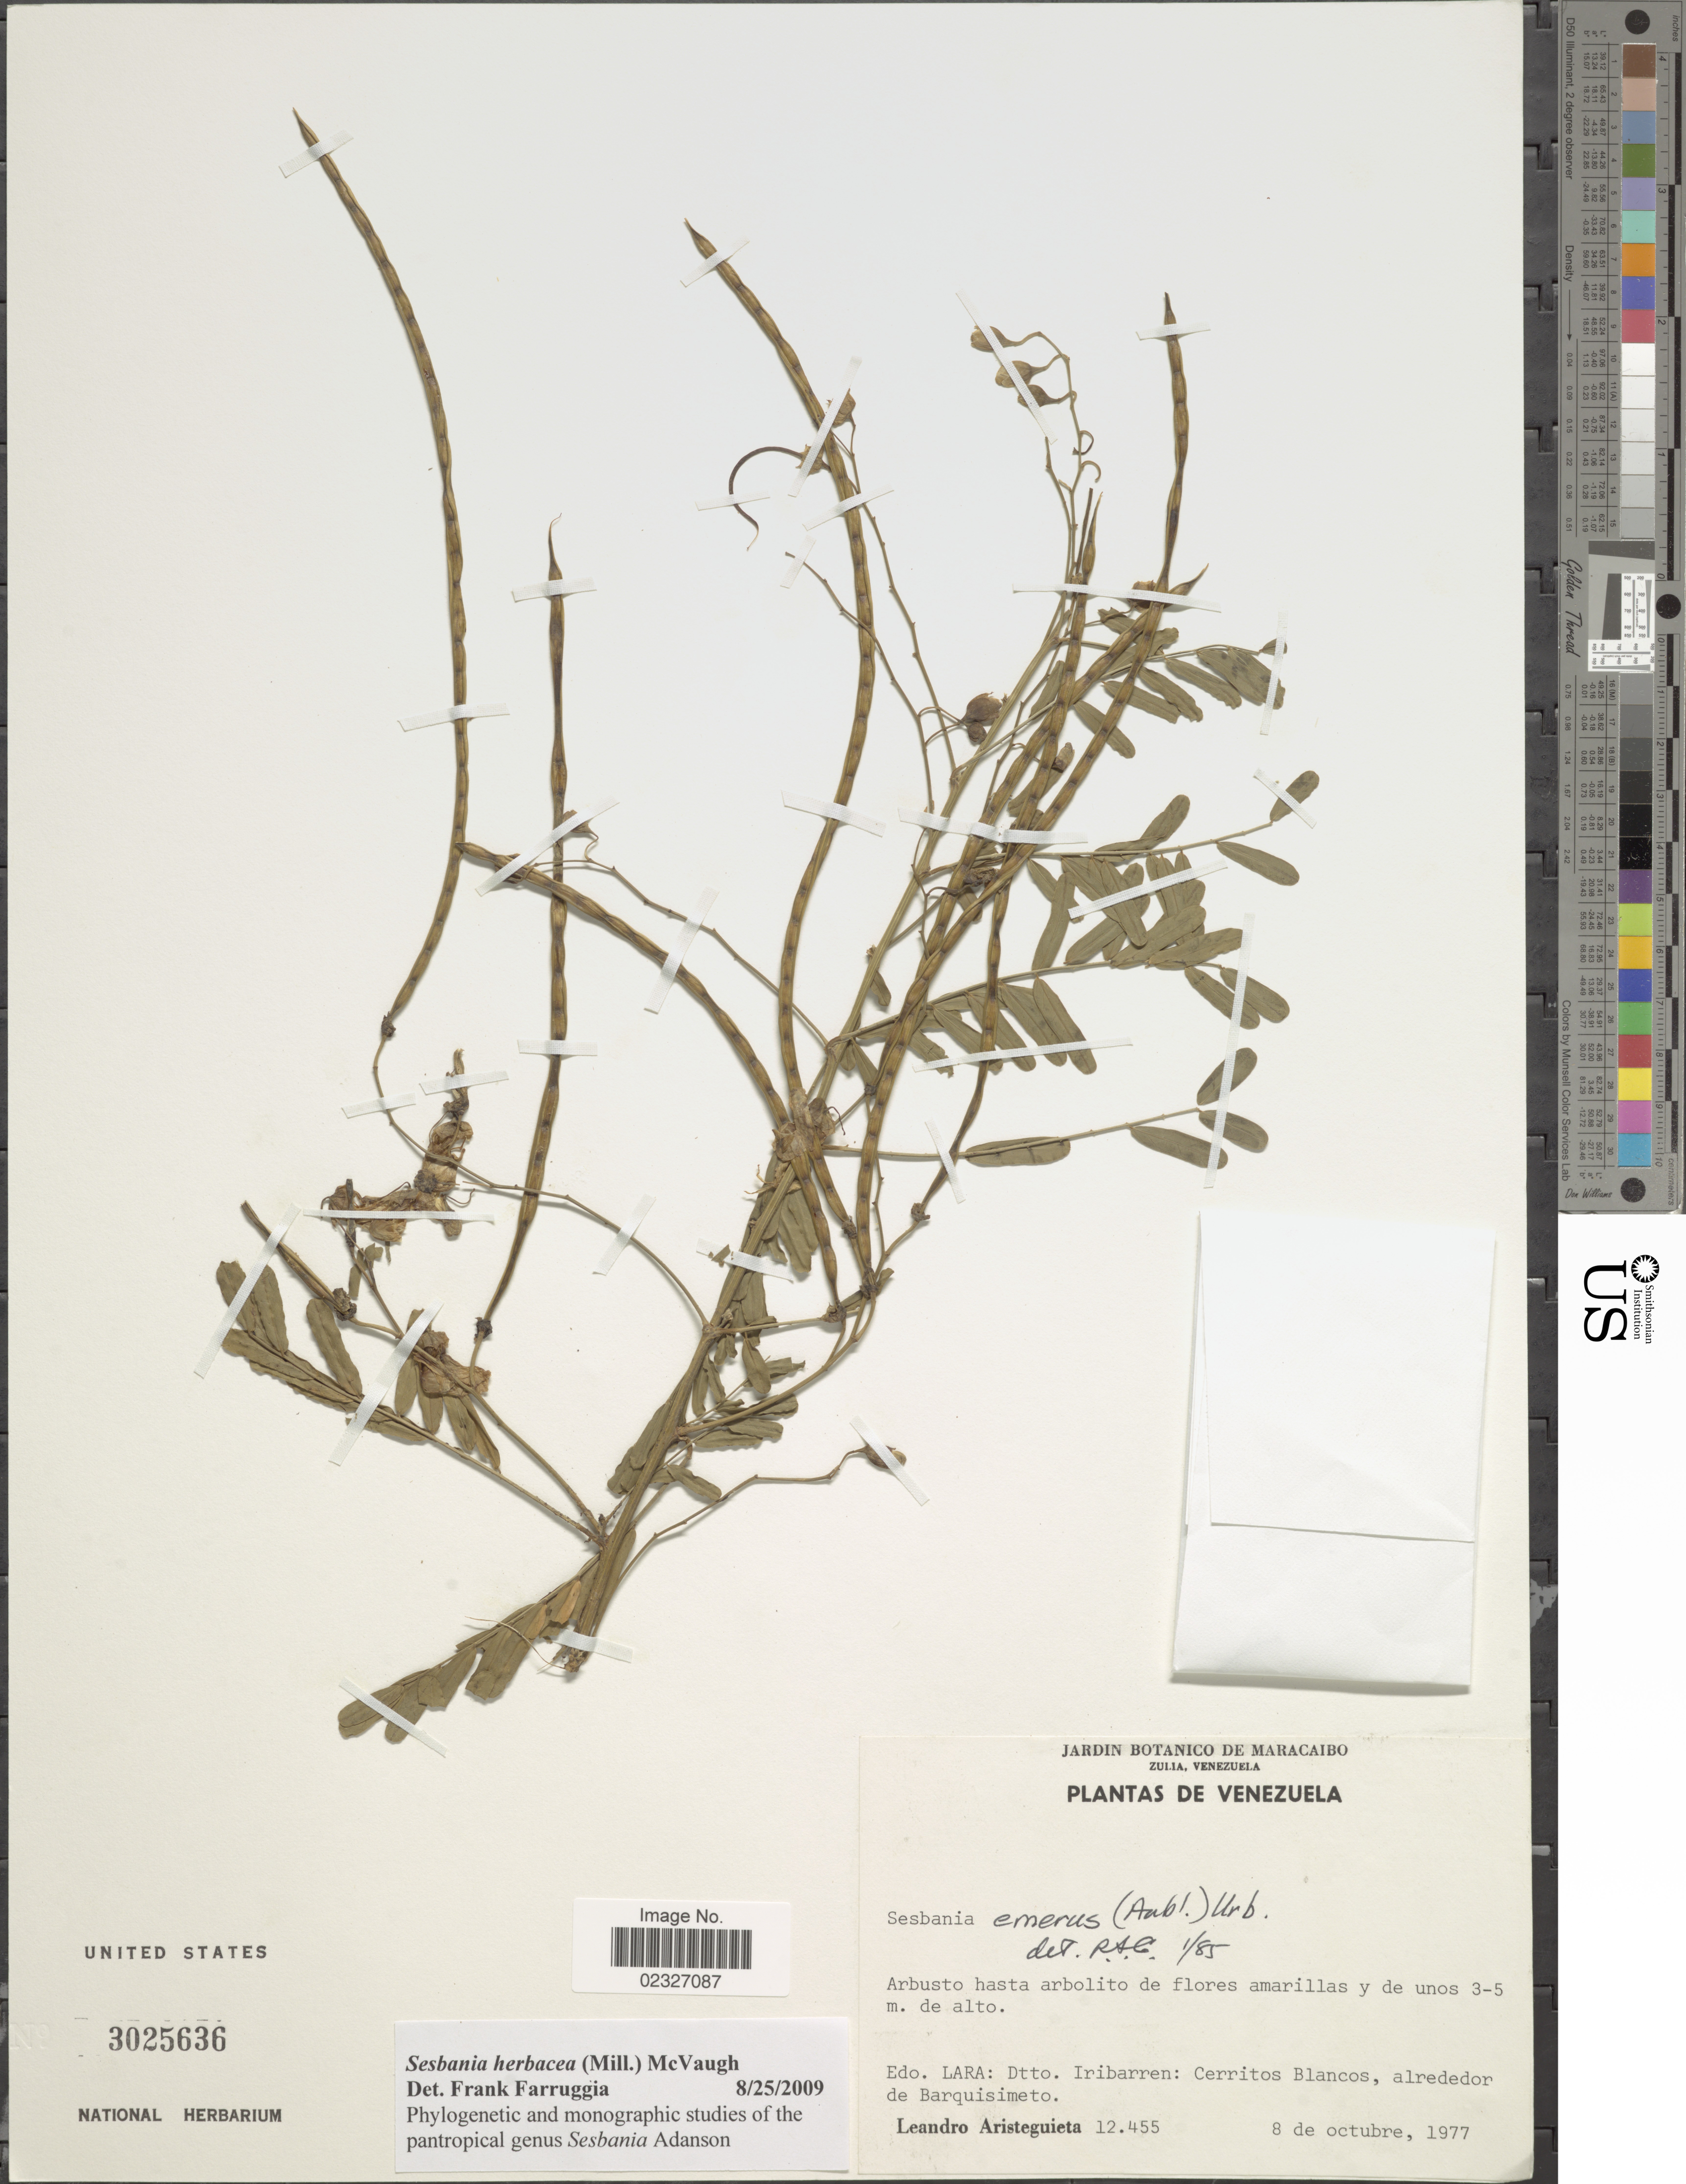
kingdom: Plantae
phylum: Tracheophyta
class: Magnoliopsida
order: Fabales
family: Fabaceae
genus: Sesbania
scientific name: Sesbania herbacea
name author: (Mill.) McVaugh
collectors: L. Aristeguieta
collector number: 12455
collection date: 1977-10-08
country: Venezuela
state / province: Lara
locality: Dtto. Irrabarren: Cerritos Blancos, alrededor de Barquisimeto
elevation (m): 3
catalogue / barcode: US 3025636